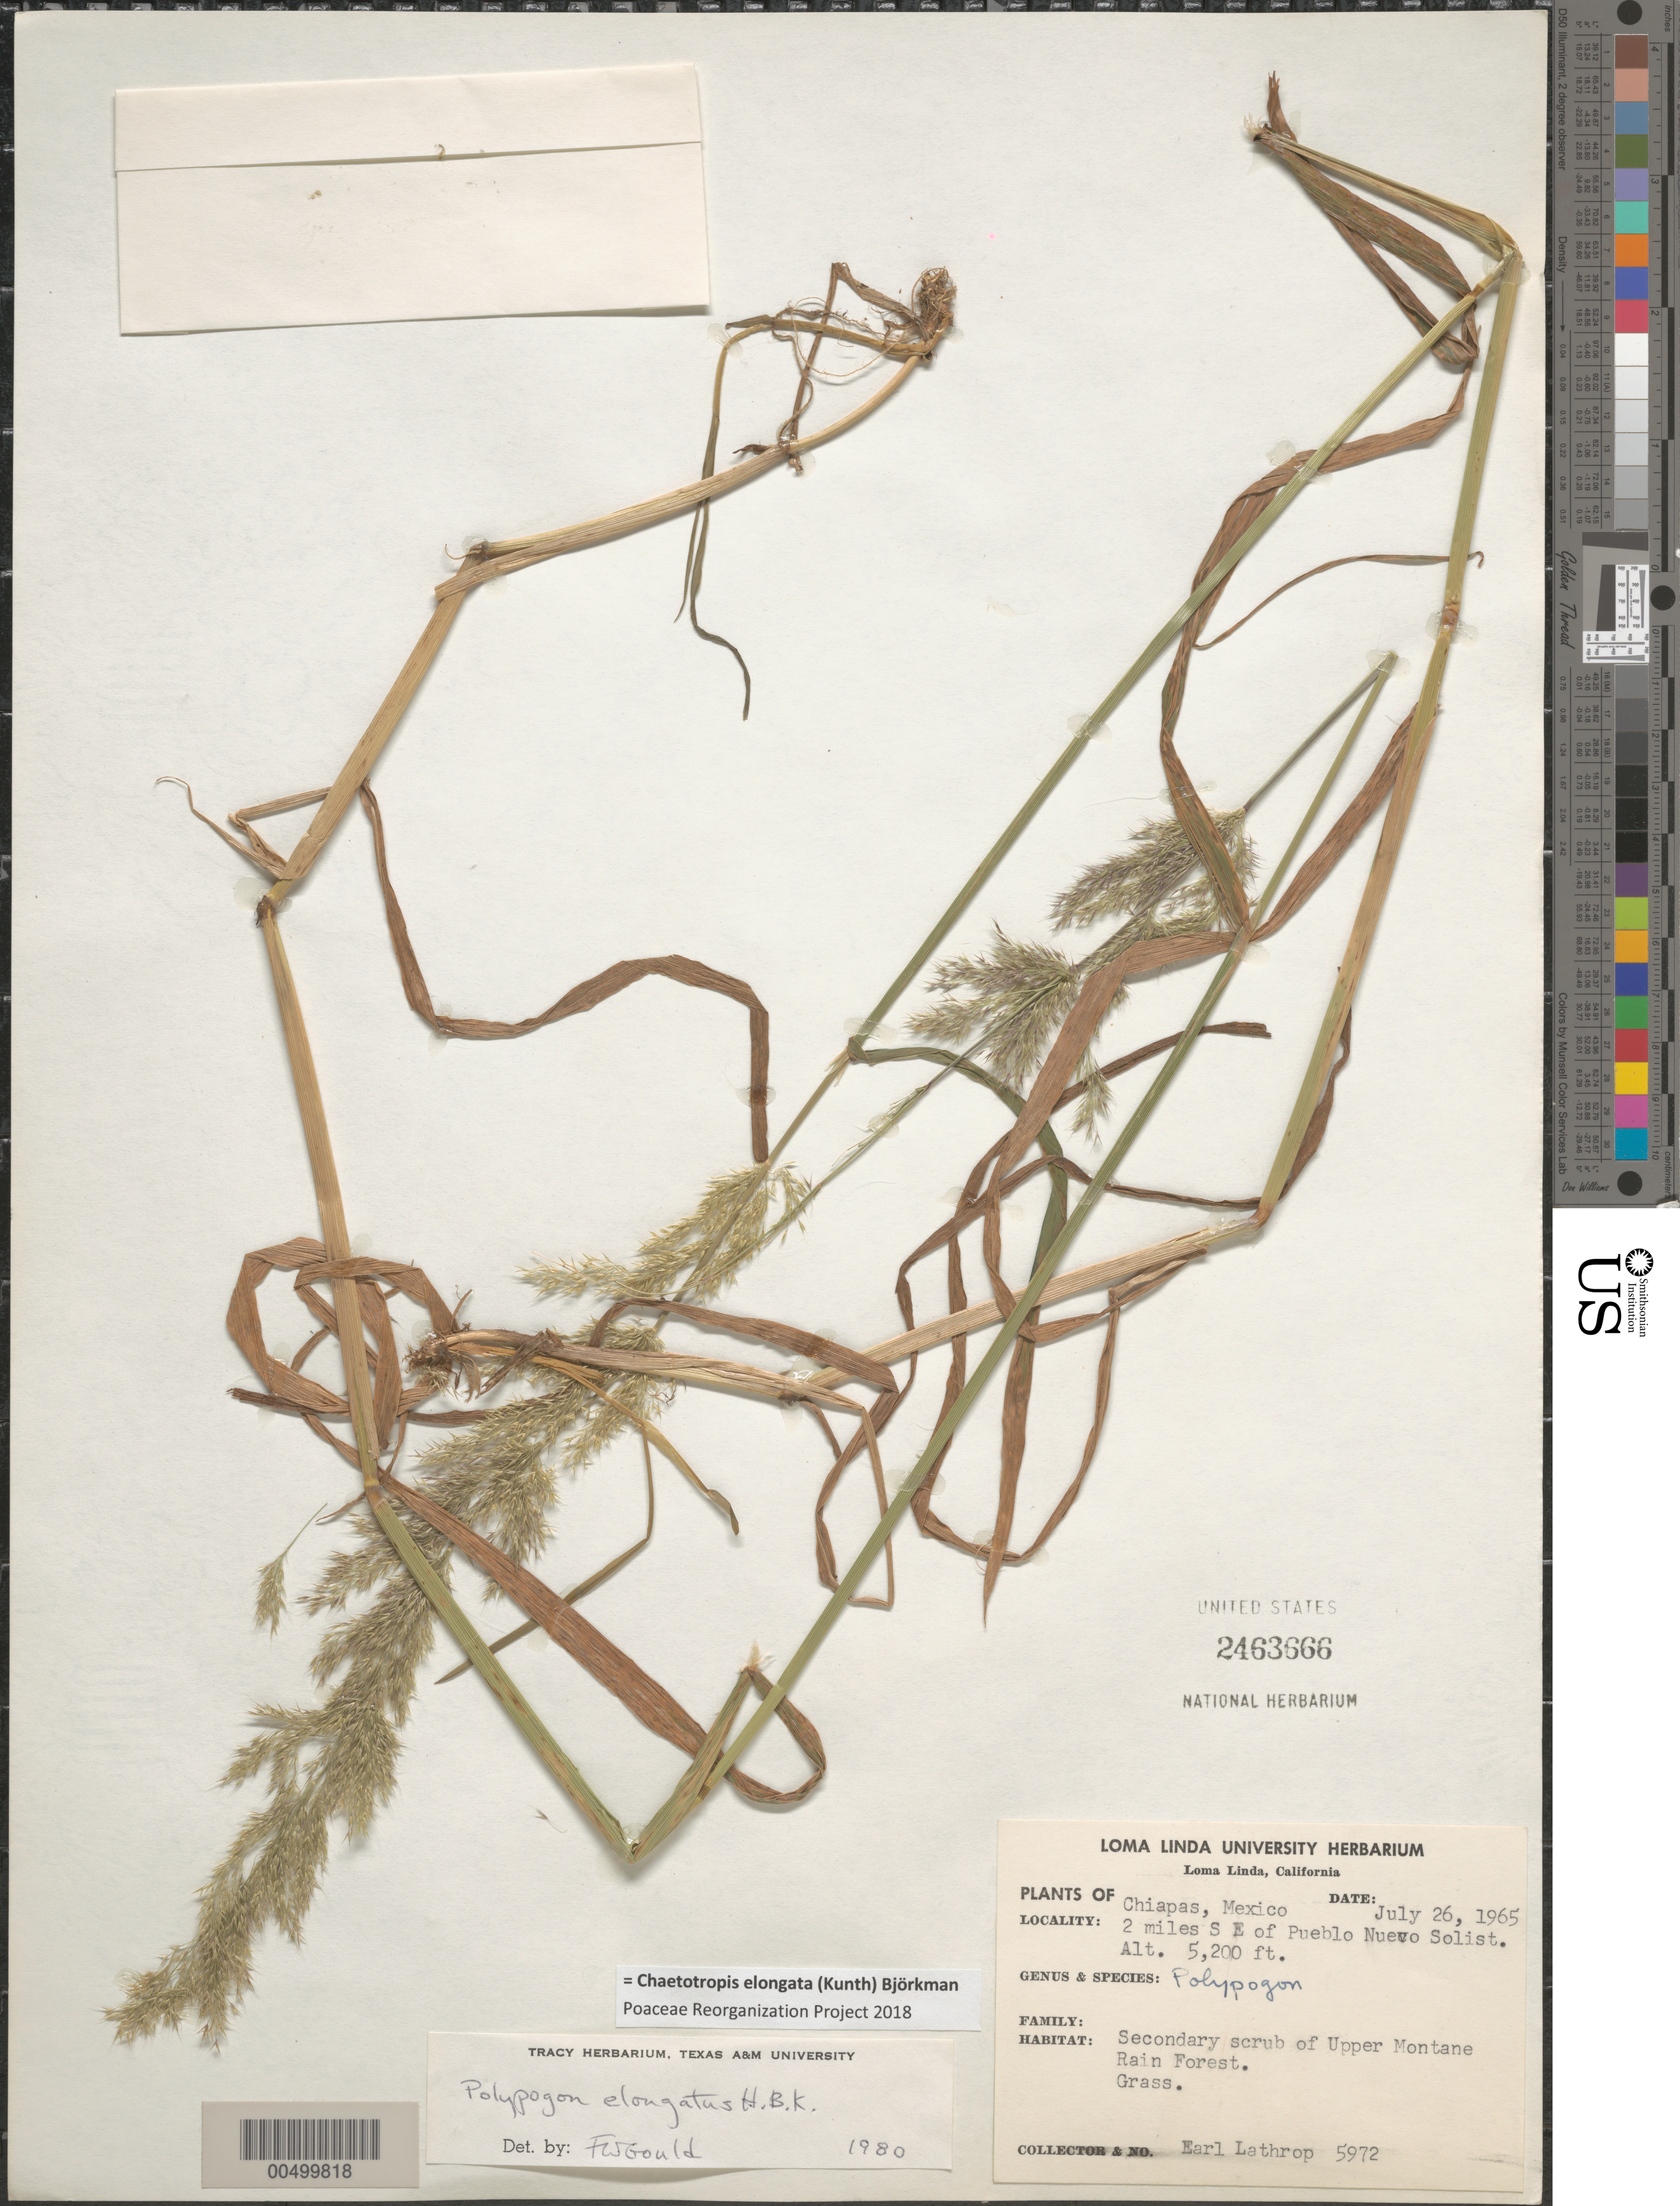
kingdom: Plantae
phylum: Tracheophyta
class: Liliopsida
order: Poales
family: Poaceae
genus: Chaetotropis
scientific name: Chaetotropis elongata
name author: (Kunth) Björkman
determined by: Poaceae Reorganization Project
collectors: E. W. Lathrop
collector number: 5972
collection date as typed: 26 Jul 1965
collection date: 1965-07-26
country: Mexico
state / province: Chiapas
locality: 2 mi SE of Pueblo Nuevo Solistahuacán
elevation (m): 1585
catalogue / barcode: US 2463666